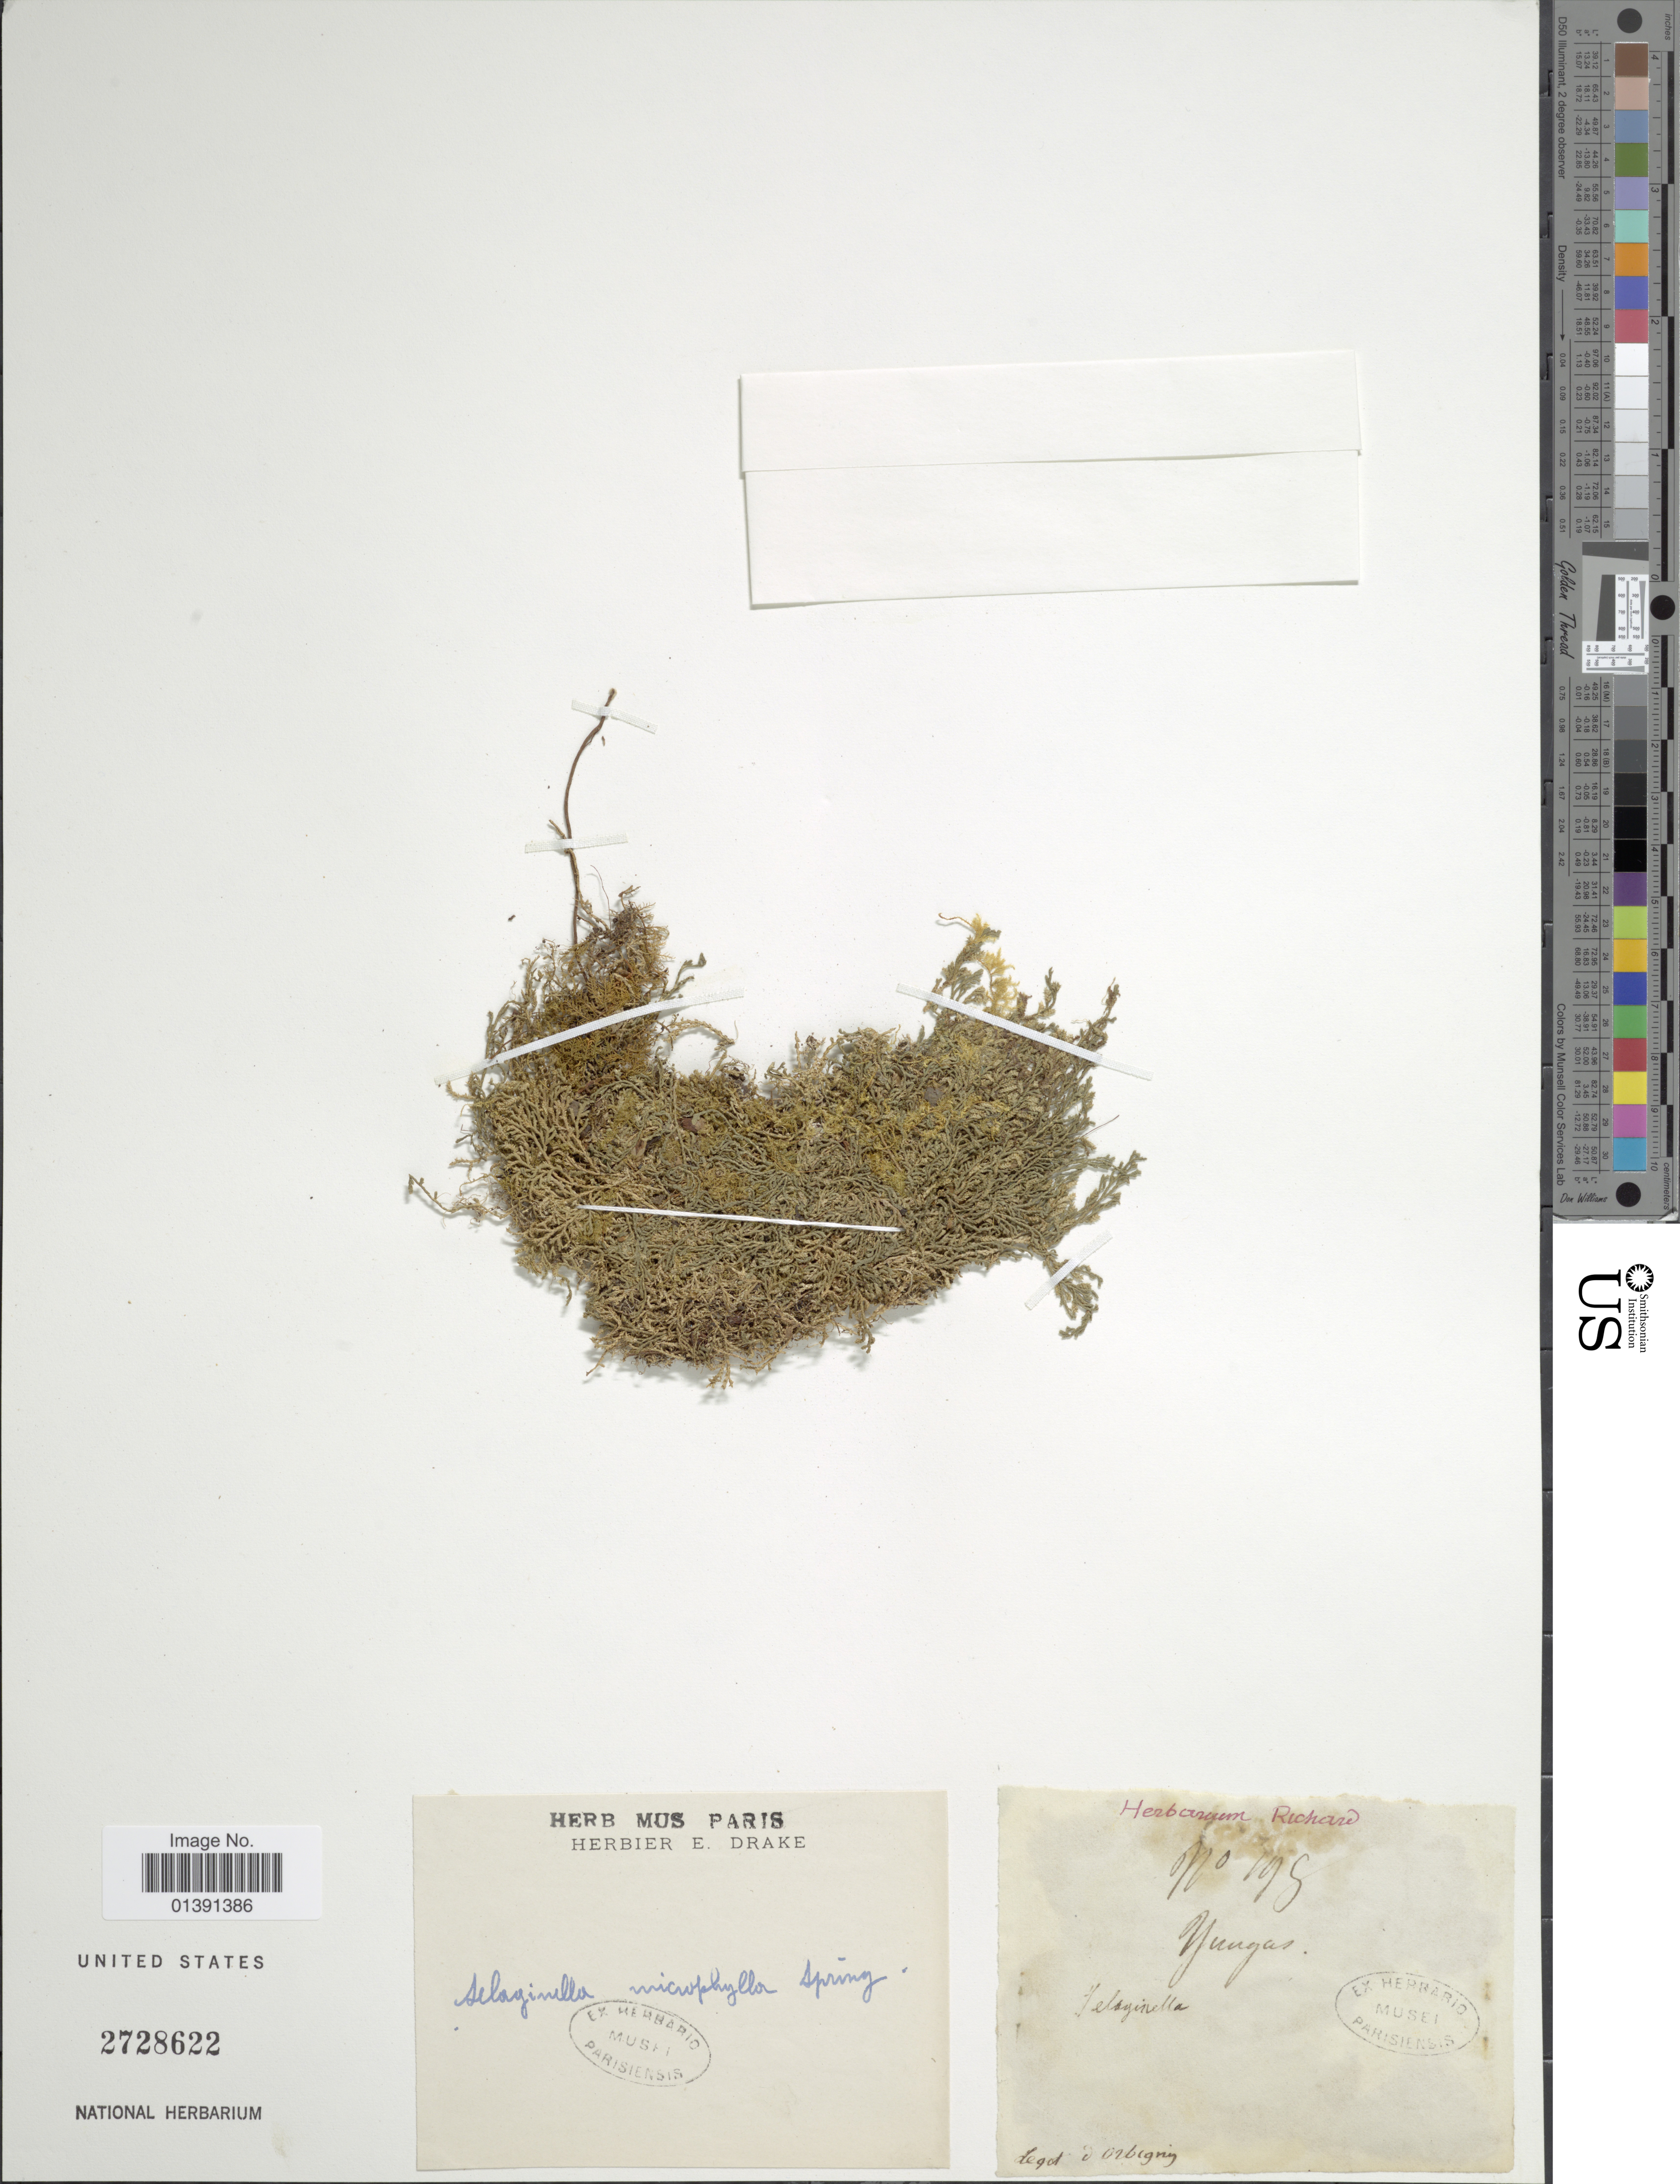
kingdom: Plantae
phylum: Tracheophyta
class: Lycopodiopsida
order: Selaginellales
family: Selaginellaceae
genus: Selaginella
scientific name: Selaginella microphylla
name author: (Kunth) Spring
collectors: Orbigny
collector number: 199*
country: Bolivia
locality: Yungas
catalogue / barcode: US 2728622